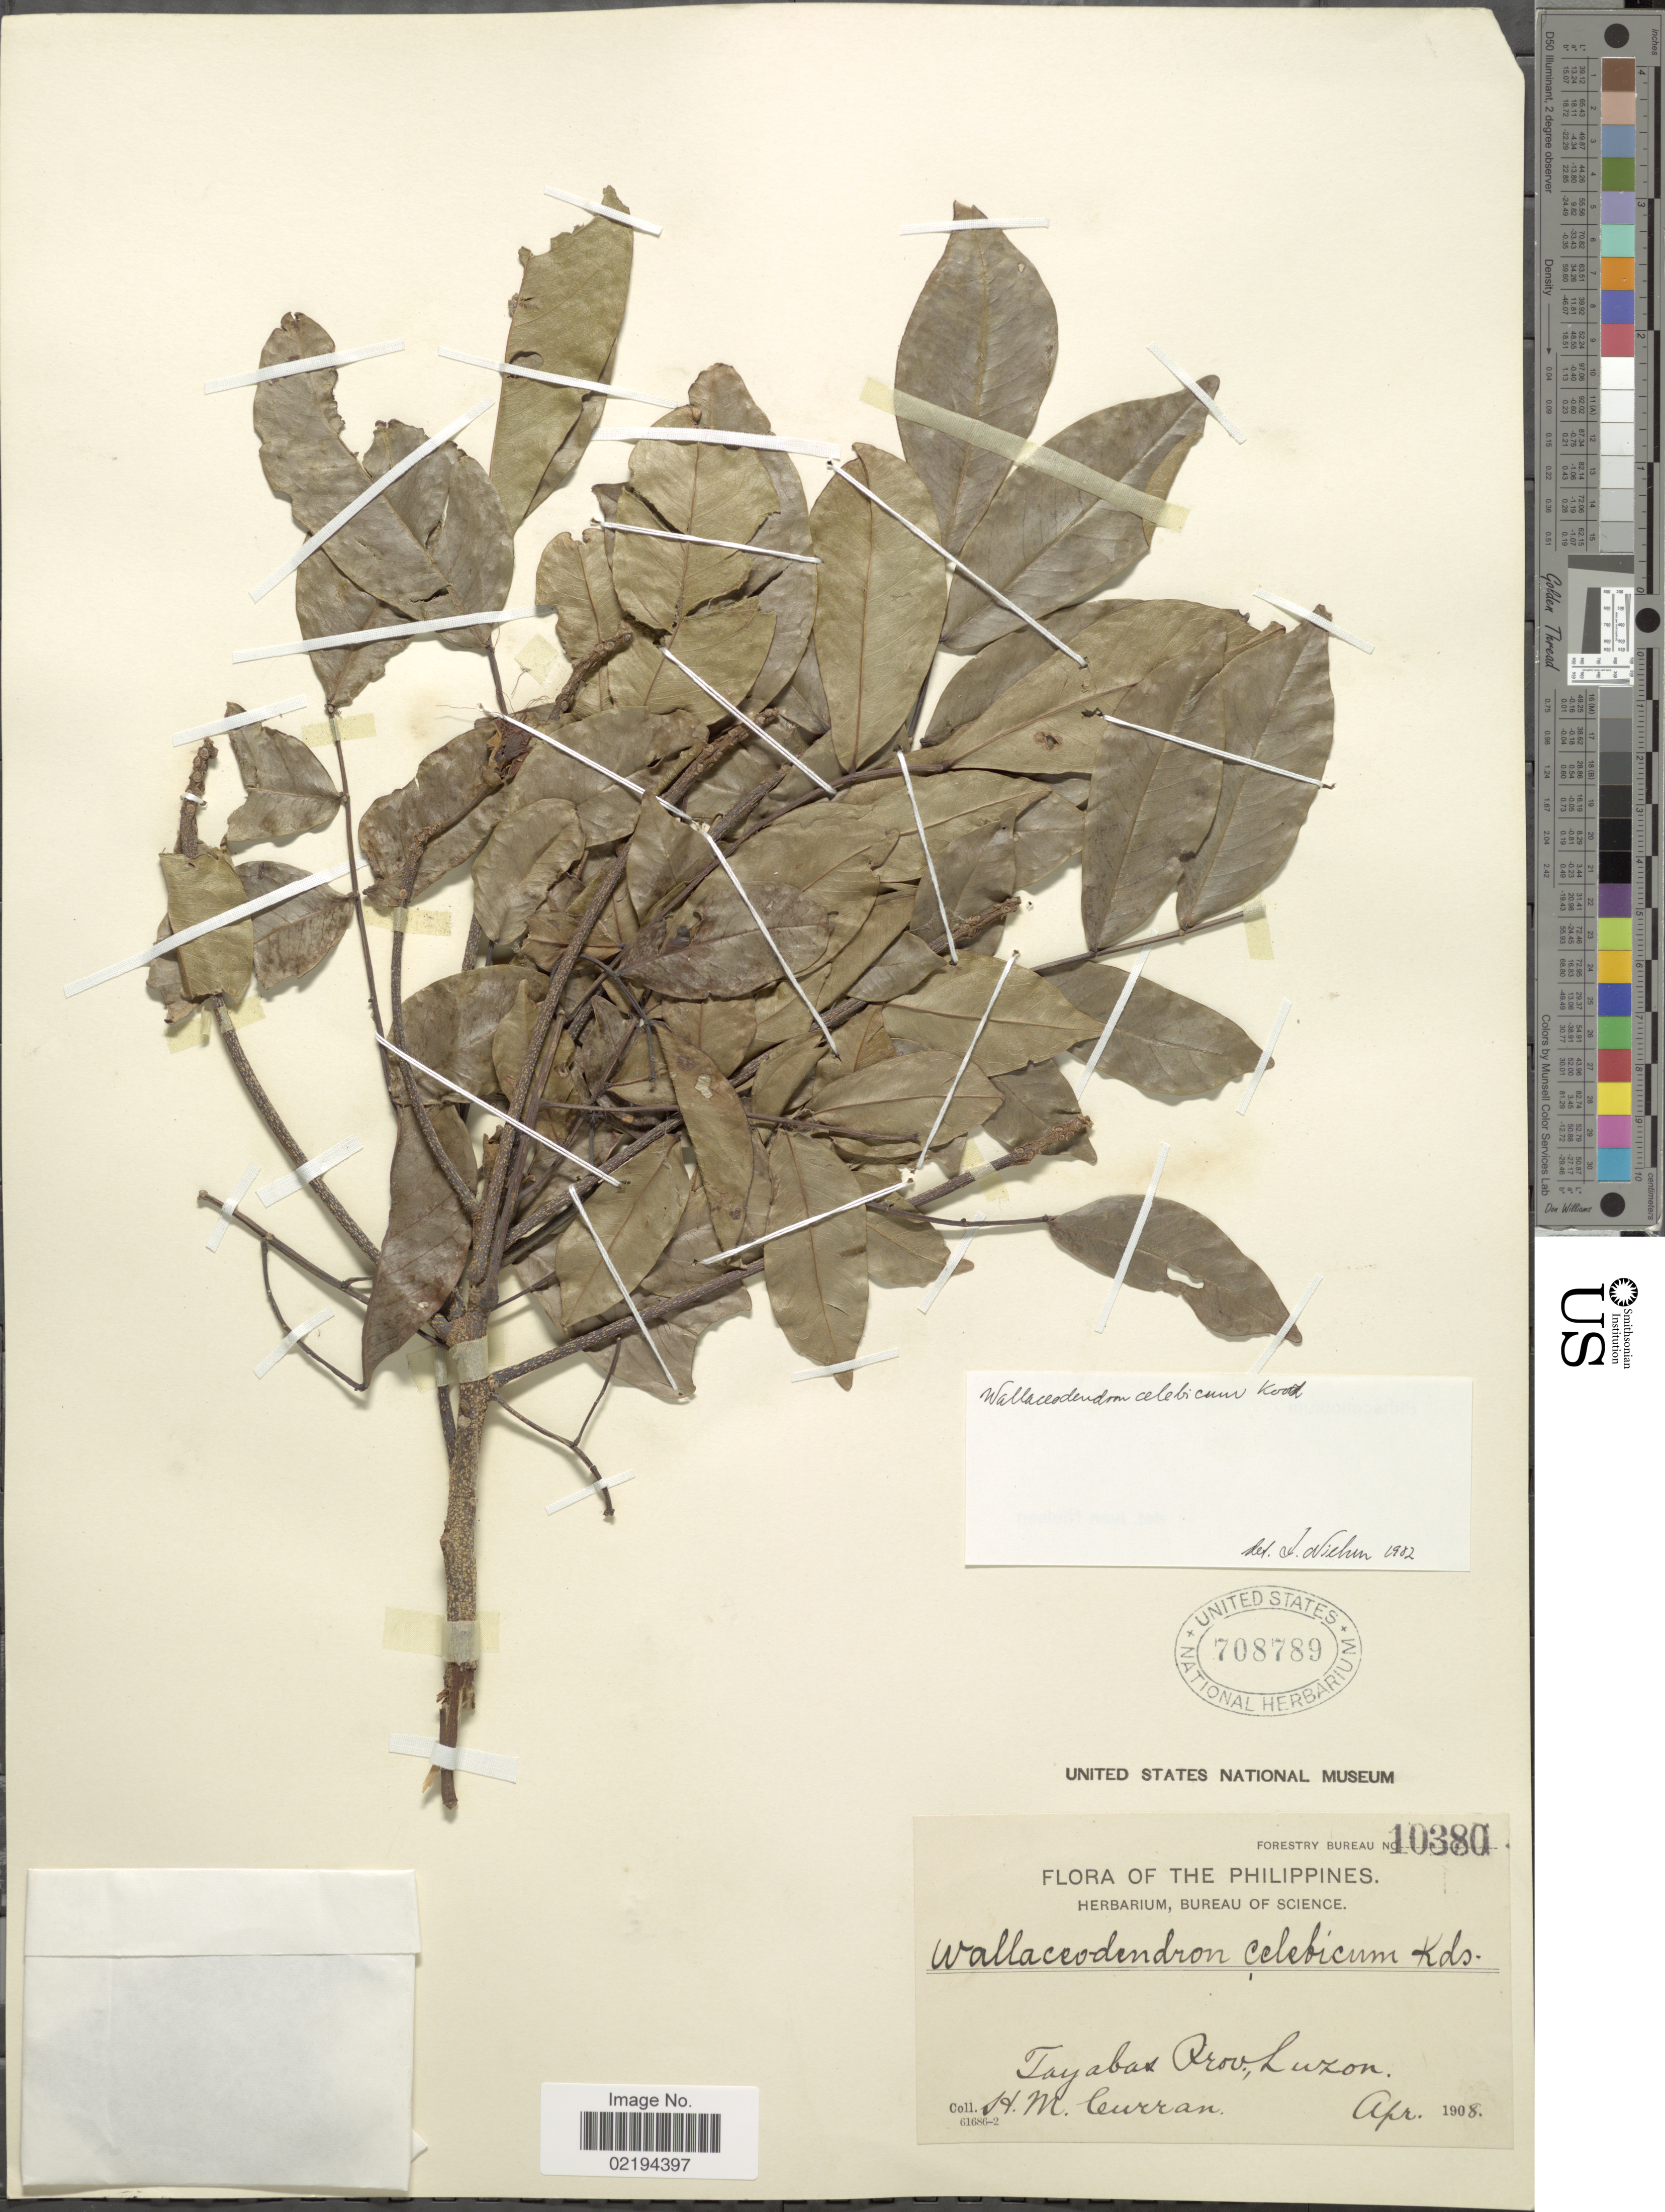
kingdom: Plantae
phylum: Tracheophyta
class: Magnoliopsida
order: Fabales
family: Fabaceae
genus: Wallaceodendron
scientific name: Wallaceodendron celebicum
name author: Koord.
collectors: H. M. Curran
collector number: Forestry Bureau 10380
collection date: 1908-04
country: Philippines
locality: Tayabaz, Prov. Luzon.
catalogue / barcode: US 708789